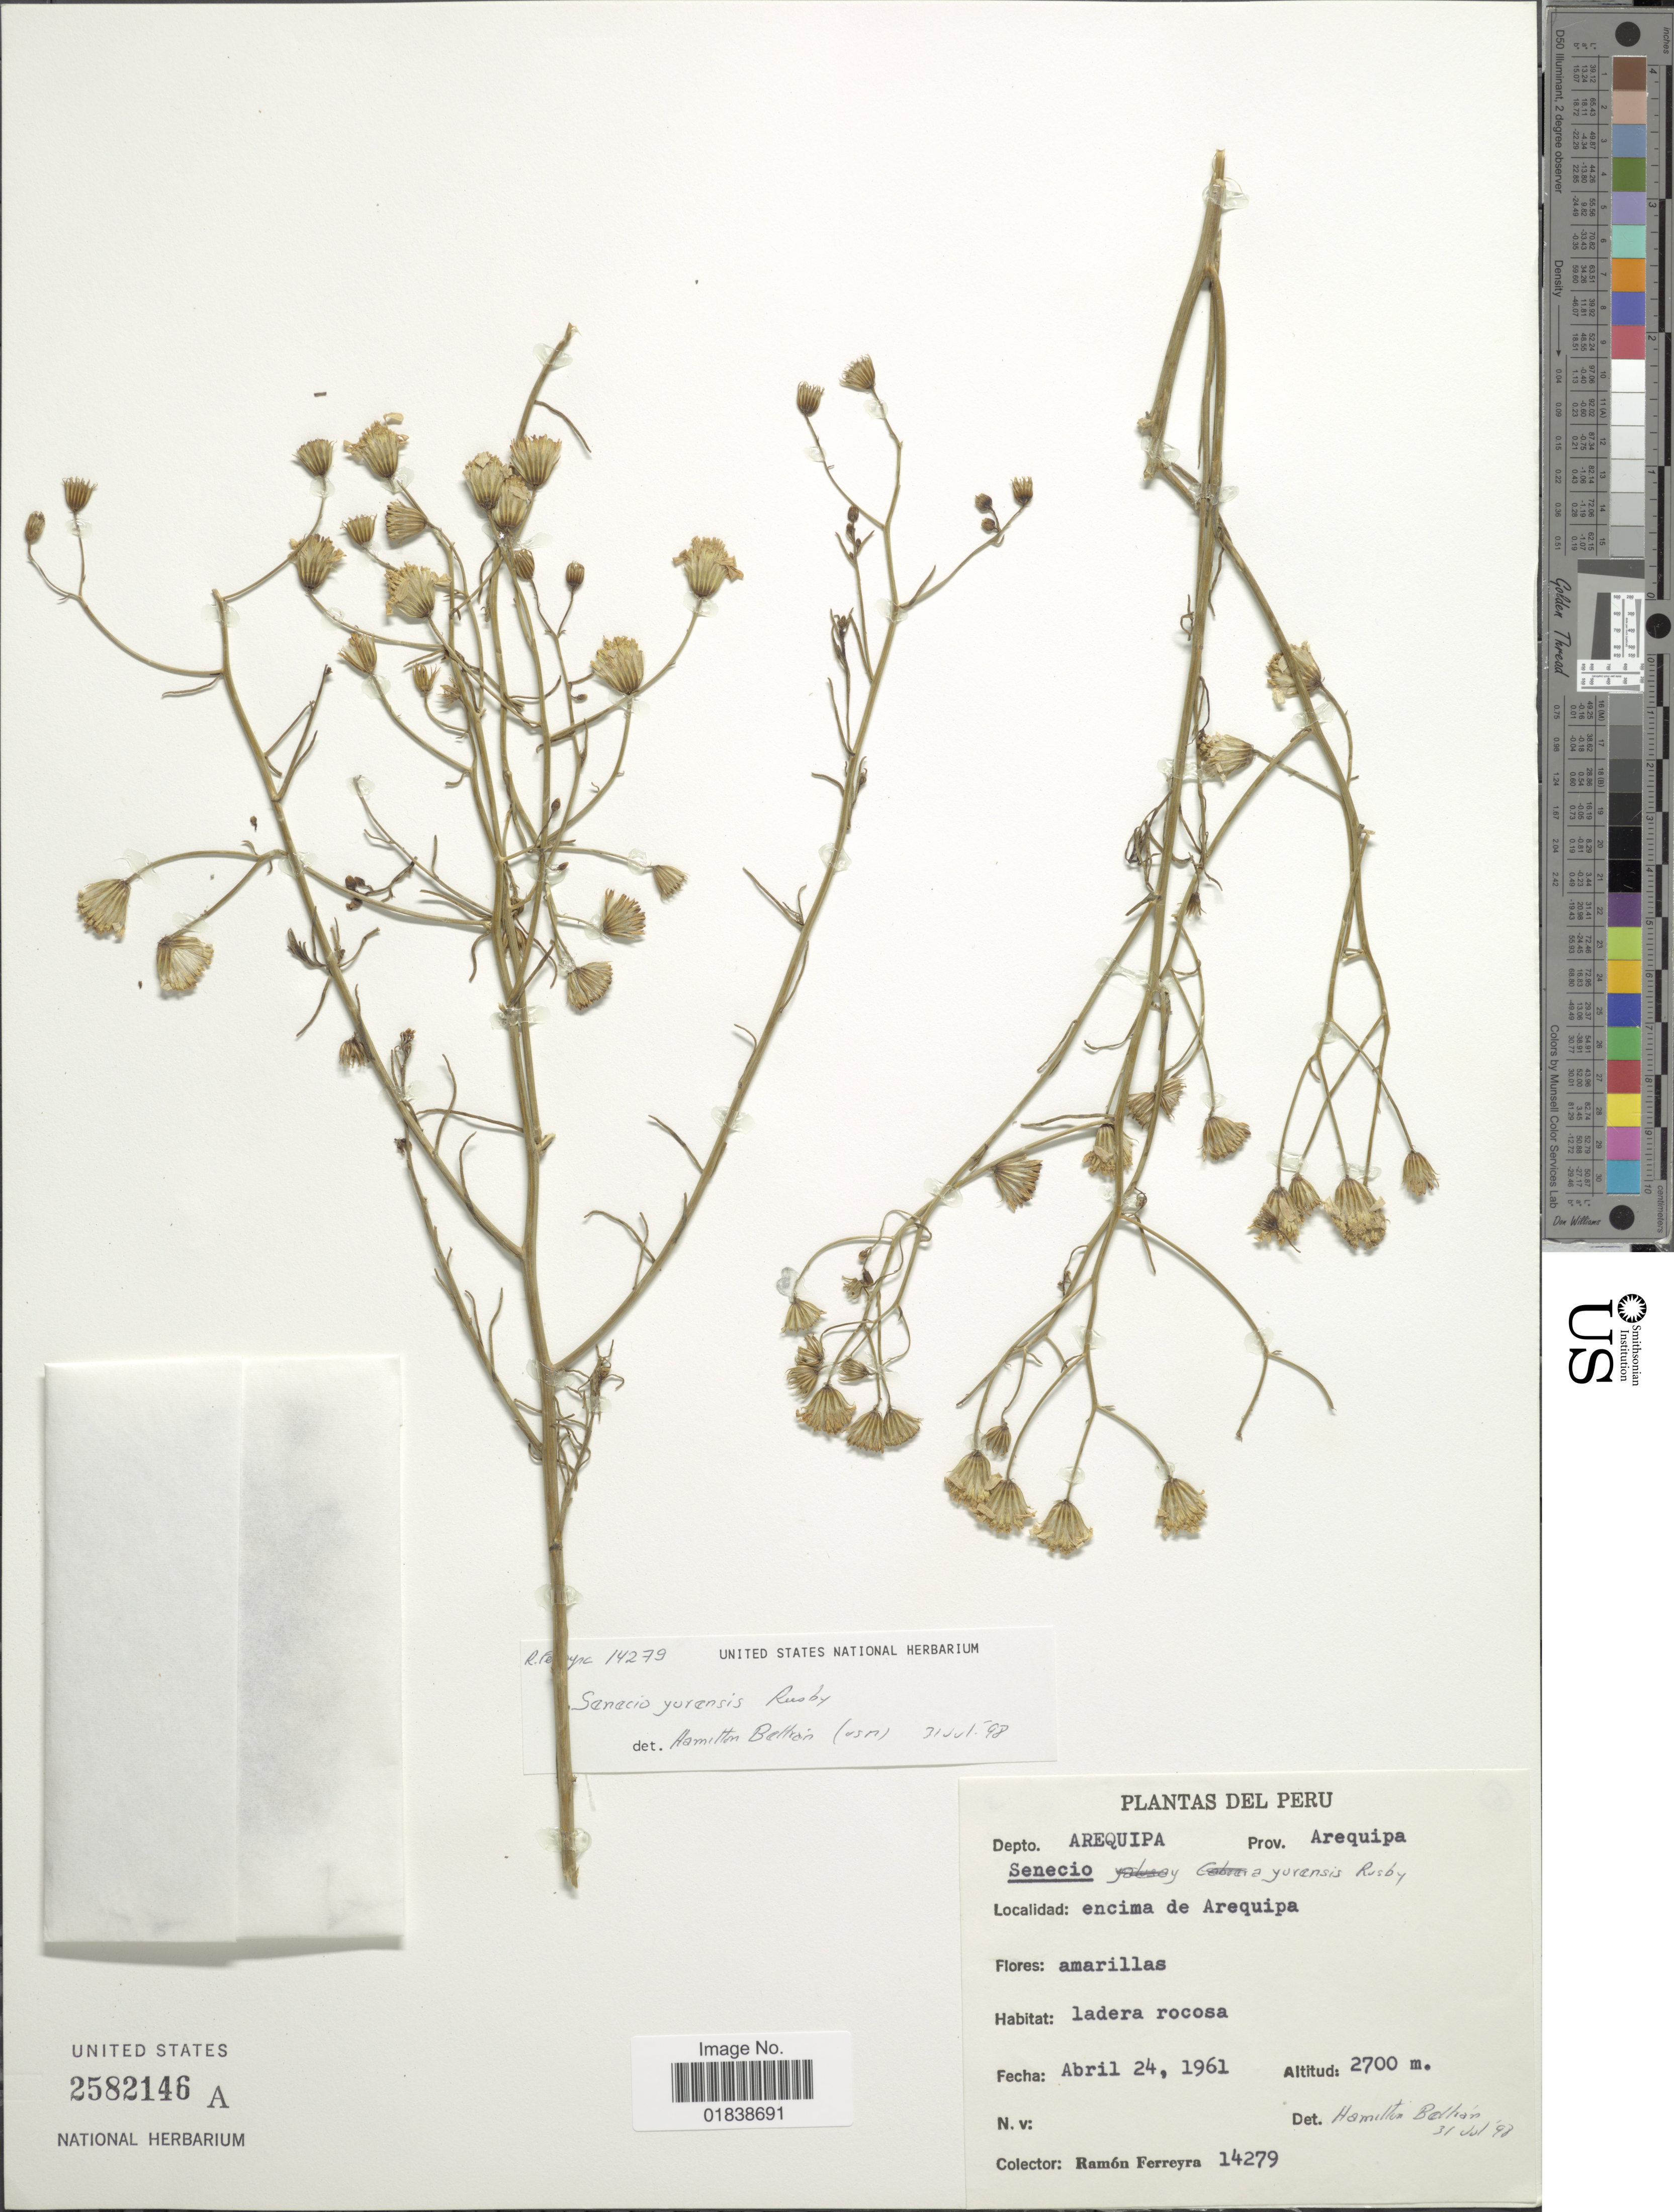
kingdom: Plantae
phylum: Tracheophyta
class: Magnoliopsida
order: Asterales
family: Asteraceae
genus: Senecio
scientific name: Senecio yurensis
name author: Rusby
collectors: R. A. Ferreyra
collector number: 14279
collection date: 1961-04-24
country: Peru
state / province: Arequipa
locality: Prov. Arequipa, encima de Arequipa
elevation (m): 2700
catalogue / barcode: US 2582146A